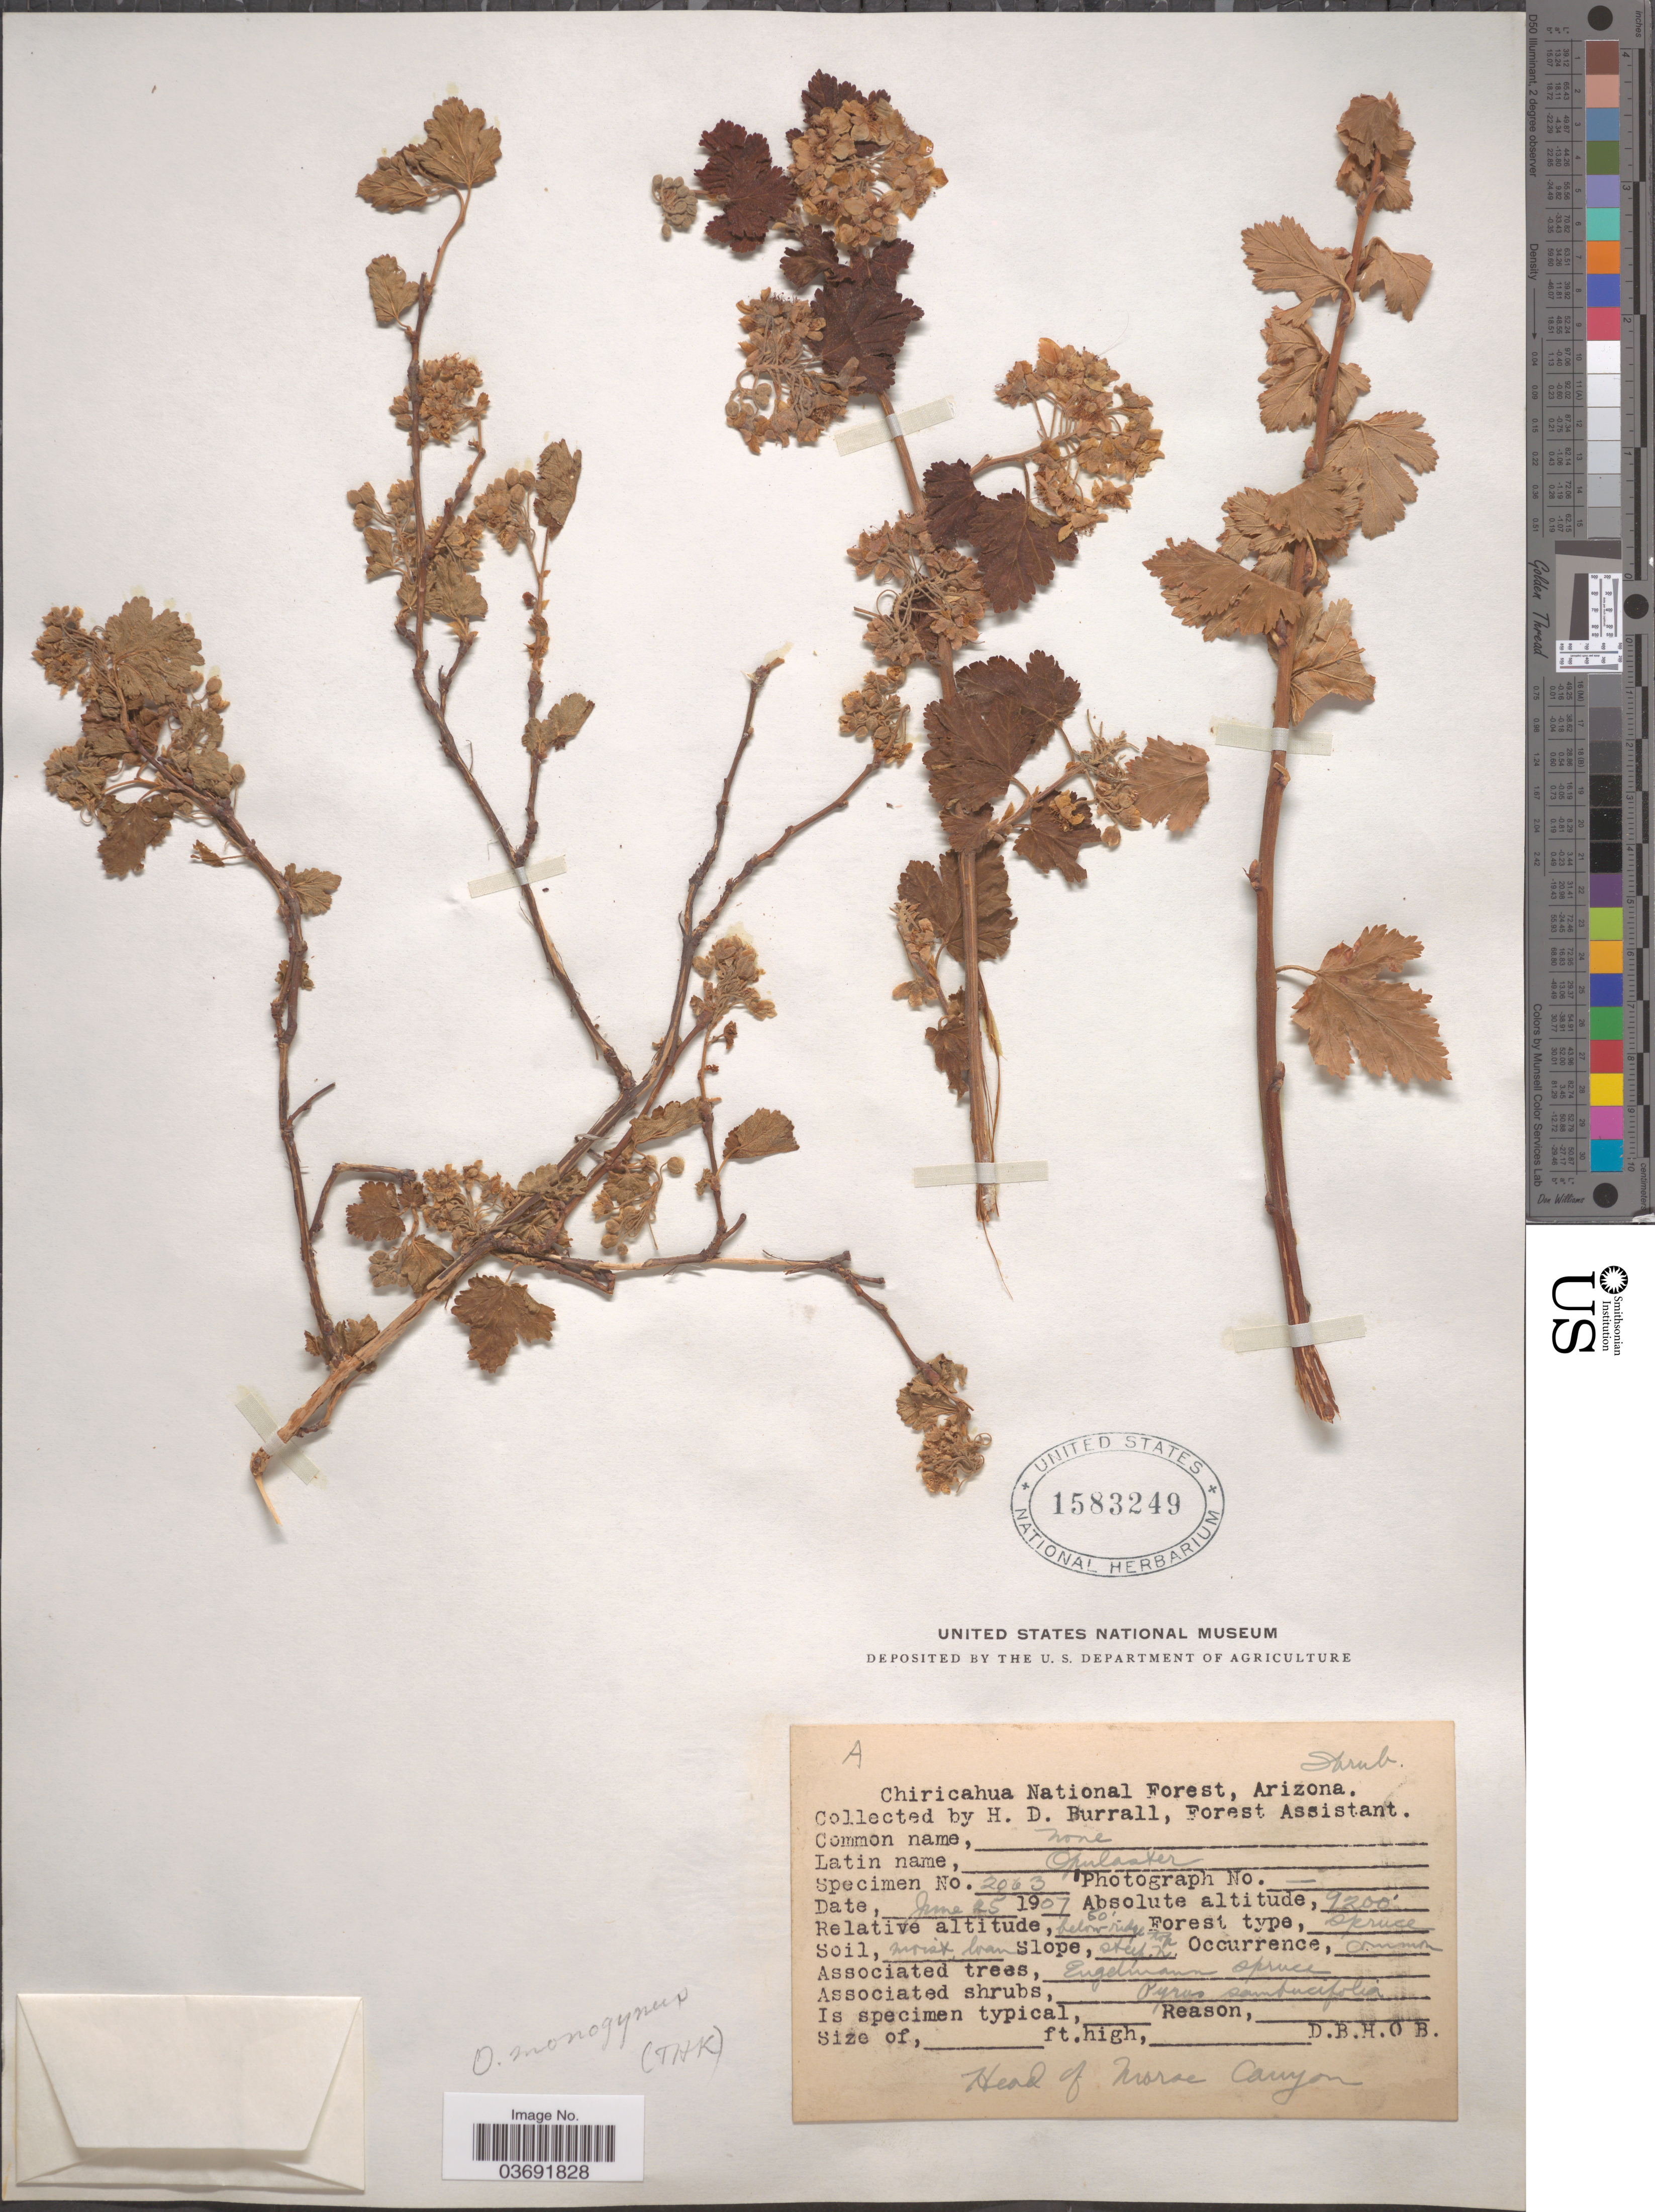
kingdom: Plantae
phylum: Tracheophyta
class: Magnoliopsida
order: Rosales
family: Rosaceae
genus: Physocarpus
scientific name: Physocarpus monogynus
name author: (Torr.) J.M. Coult.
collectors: H. Burrall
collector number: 2063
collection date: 1907-06-25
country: United States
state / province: Arizona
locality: Chiricahua National Forest. Head of Morse Canyon.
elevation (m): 2804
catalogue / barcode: US 1583249